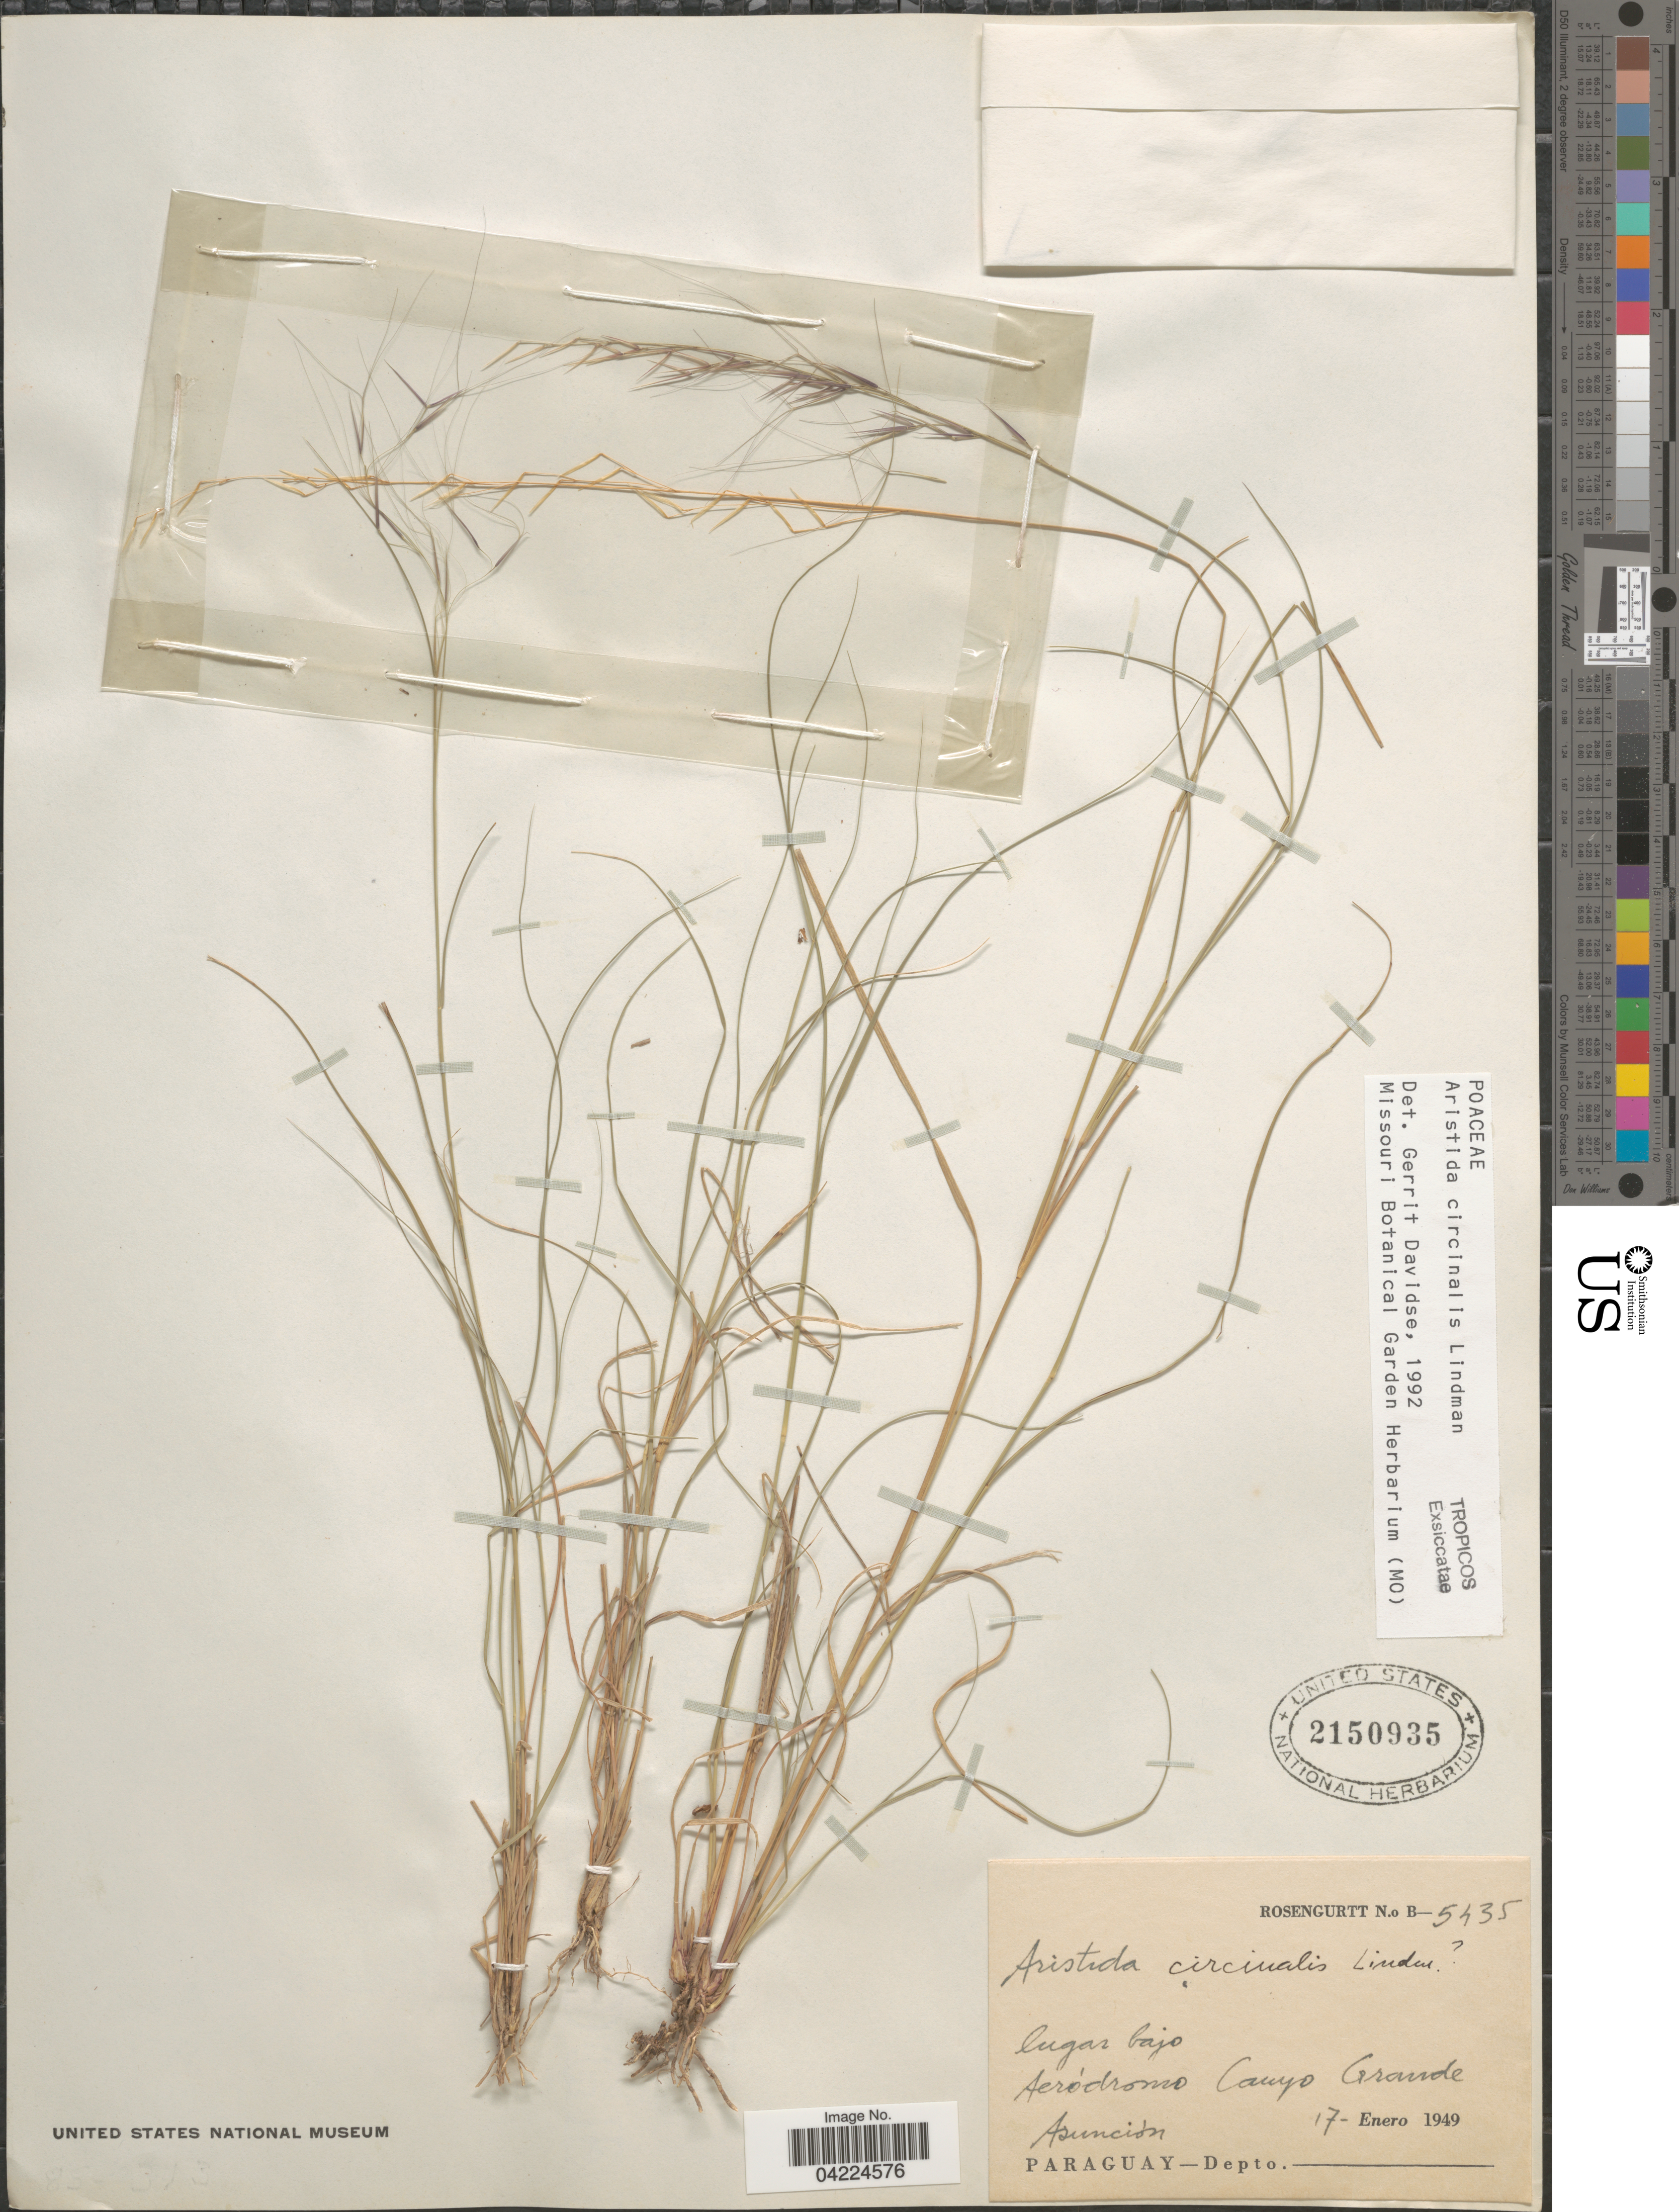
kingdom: Plantae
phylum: Tracheophyta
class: Liliopsida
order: Poales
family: Poaceae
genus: Aristida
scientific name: Aristida circinalis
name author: Lindm.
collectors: Rosengurtt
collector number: B-5435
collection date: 1949-01-17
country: Paraguay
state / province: Asuncion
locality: Lugar bajo. Aeròdromo Canyo Grande.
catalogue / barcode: US 2150935